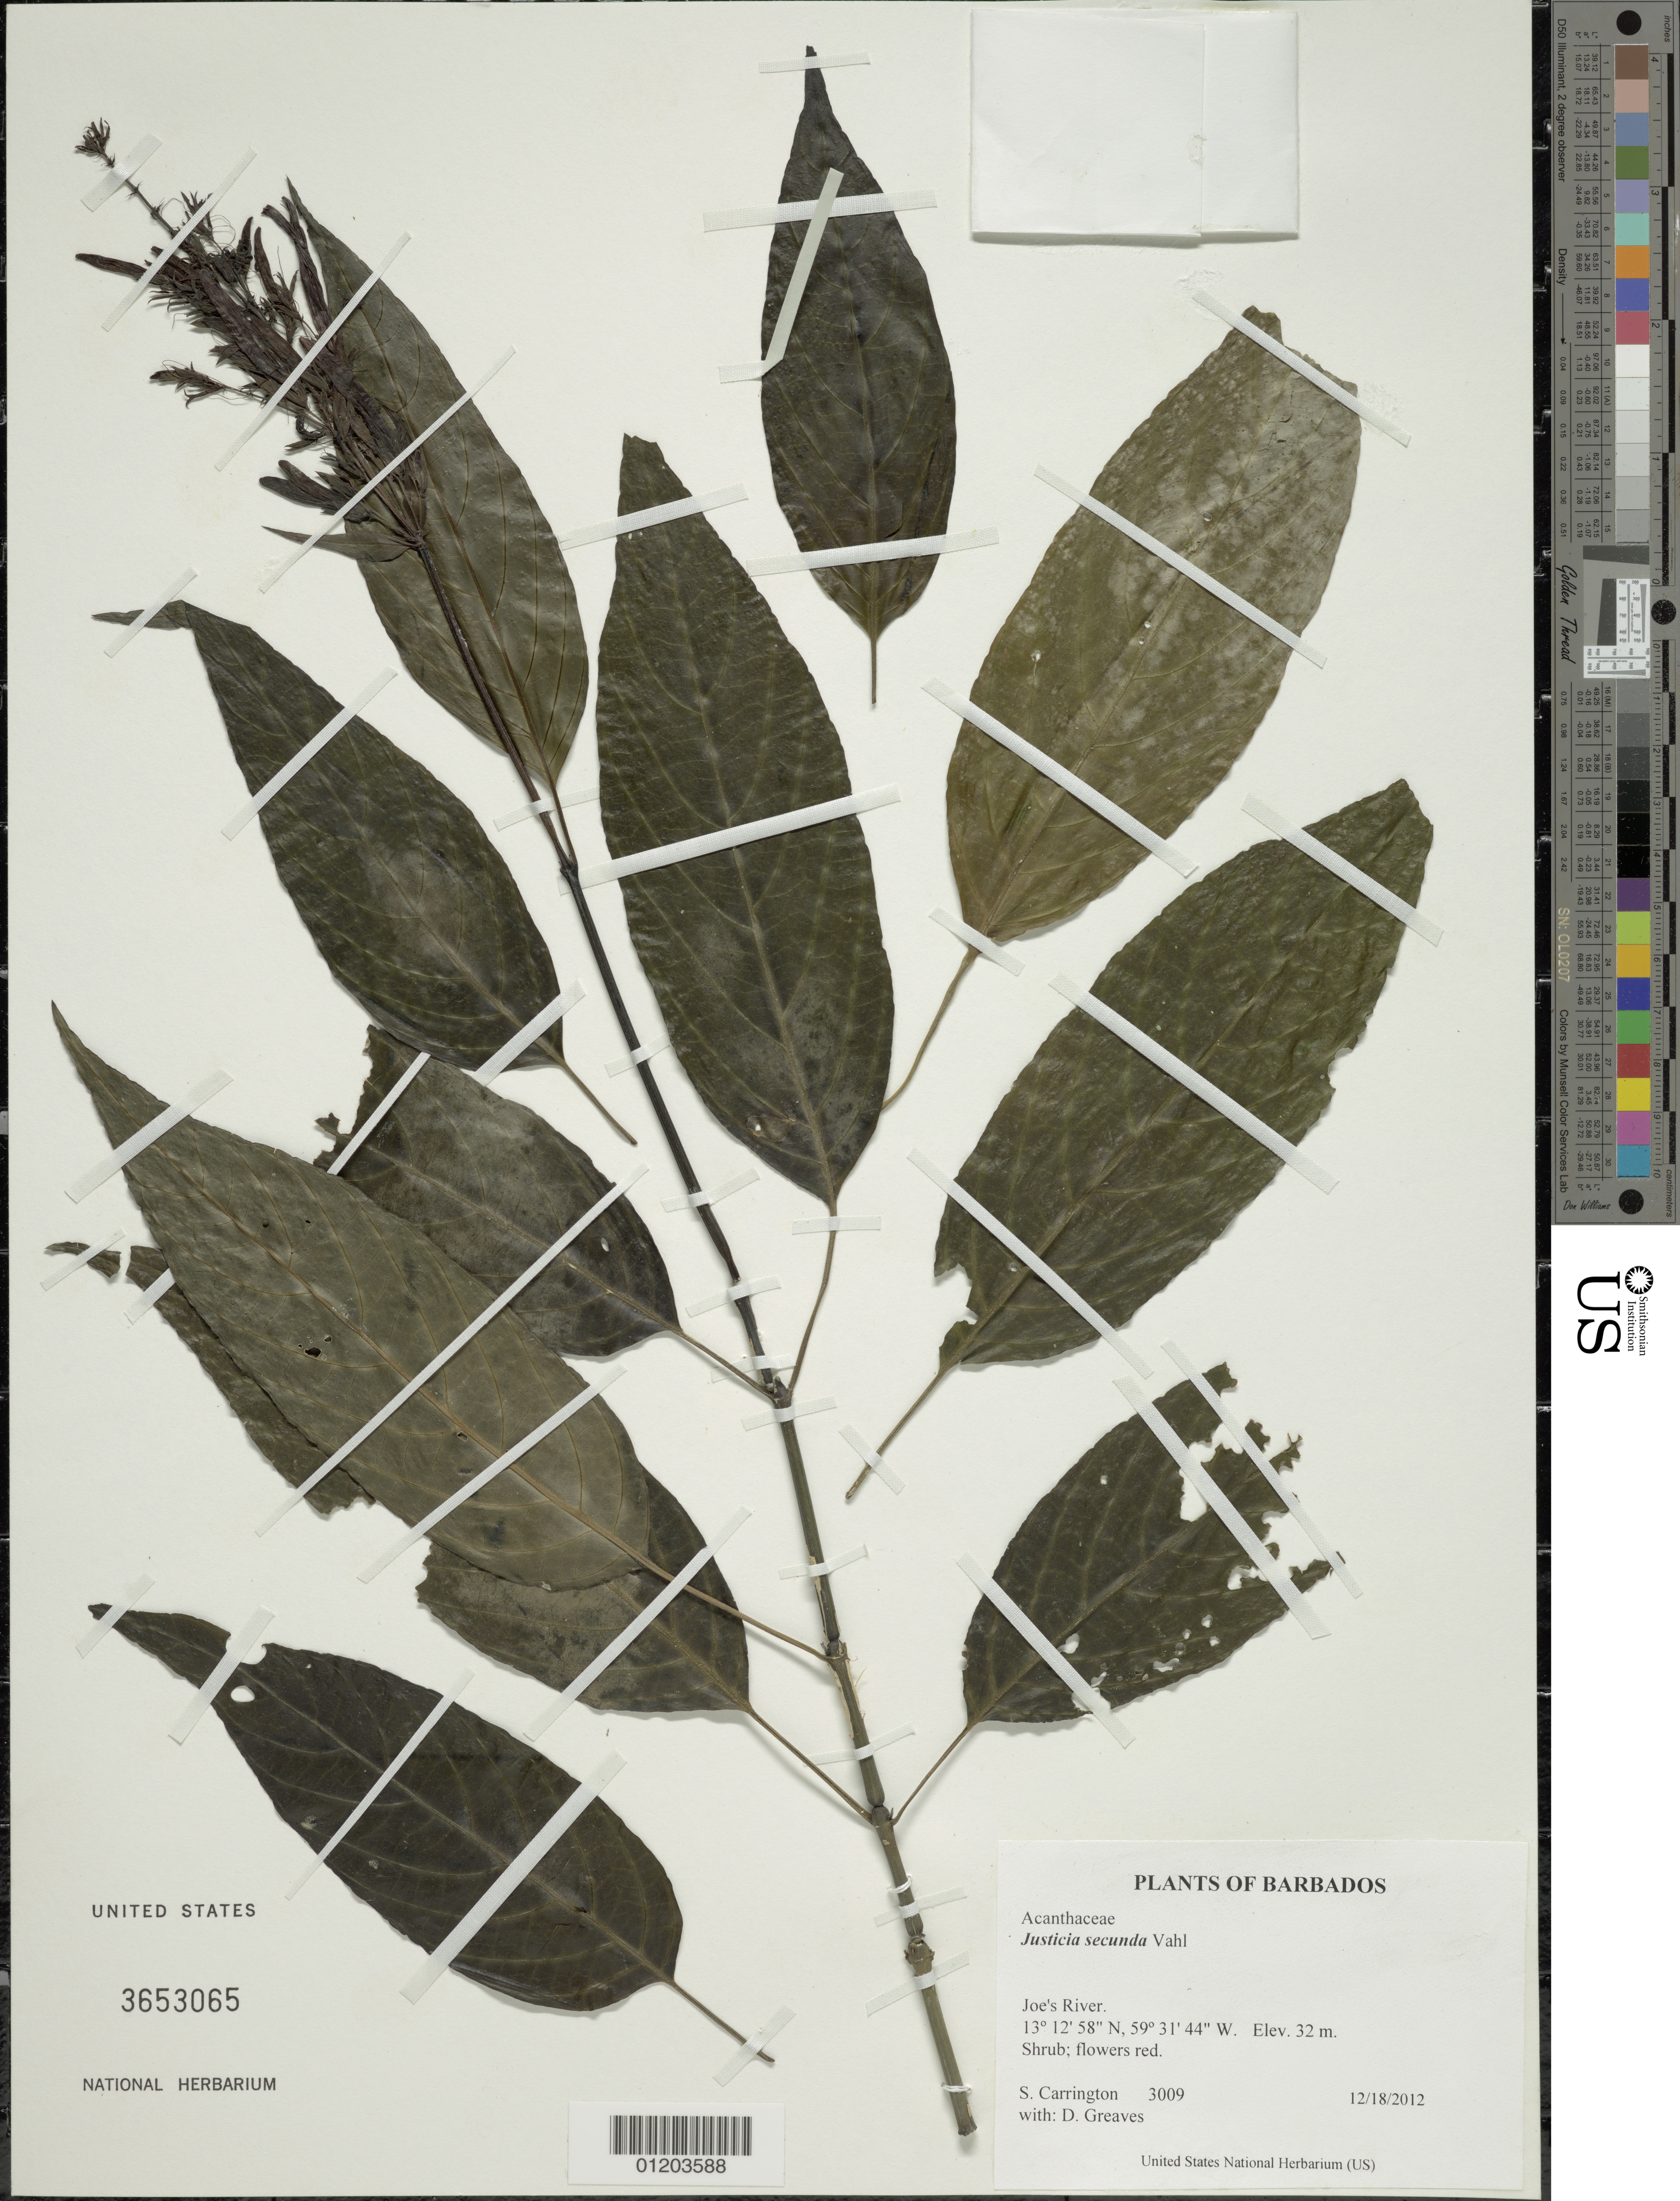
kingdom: Plantae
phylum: Tracheophyta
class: Magnoliopsida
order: Lamiales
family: Acanthaceae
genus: Justicia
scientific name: Justicia secunda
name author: Vahl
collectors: C. M. S. Carrington & D. Greaves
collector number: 3009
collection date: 2012-12-18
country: Barbados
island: Barbados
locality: Joe's River.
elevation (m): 32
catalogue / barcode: US 3653065